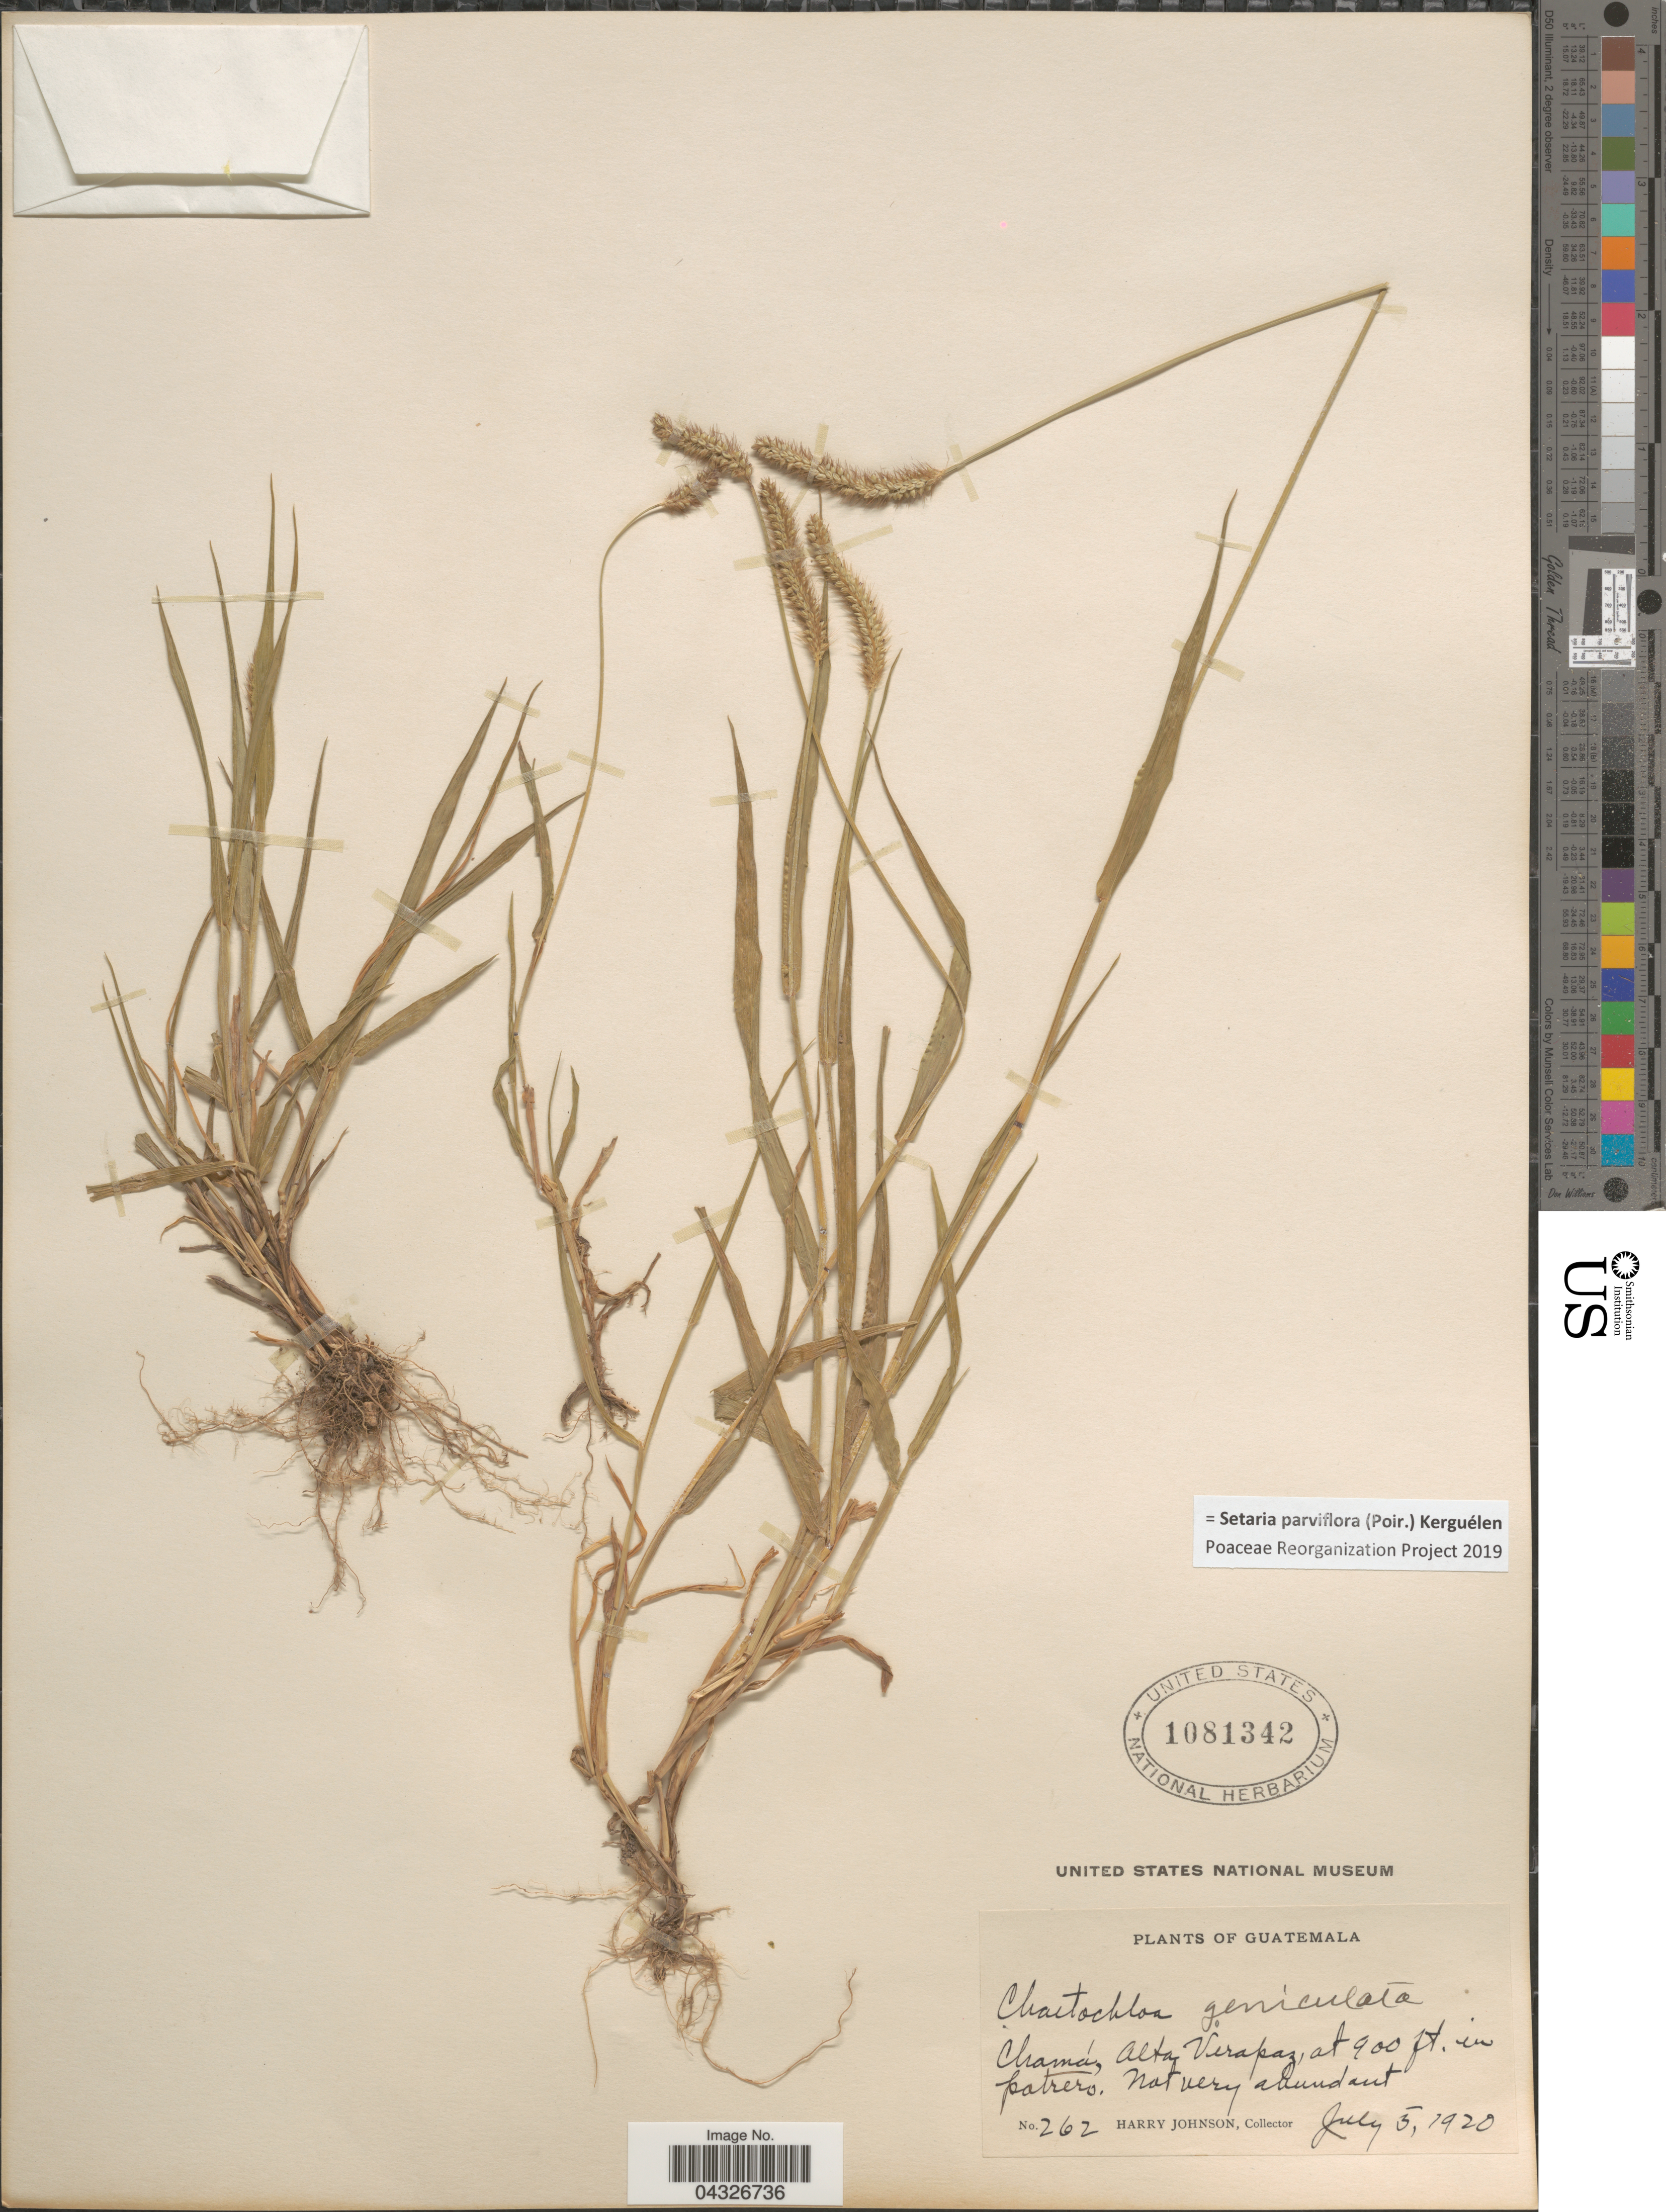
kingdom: Plantae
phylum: Tracheophyta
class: Liliopsida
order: Poales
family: Poaceae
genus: Setaria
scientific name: Setaria parviflora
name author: (Poir.) Kerguélen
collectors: H. Johnson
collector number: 262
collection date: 1920-07-05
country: Guatemala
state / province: Alta Verapaz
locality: Chamá.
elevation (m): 274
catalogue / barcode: US 1081342